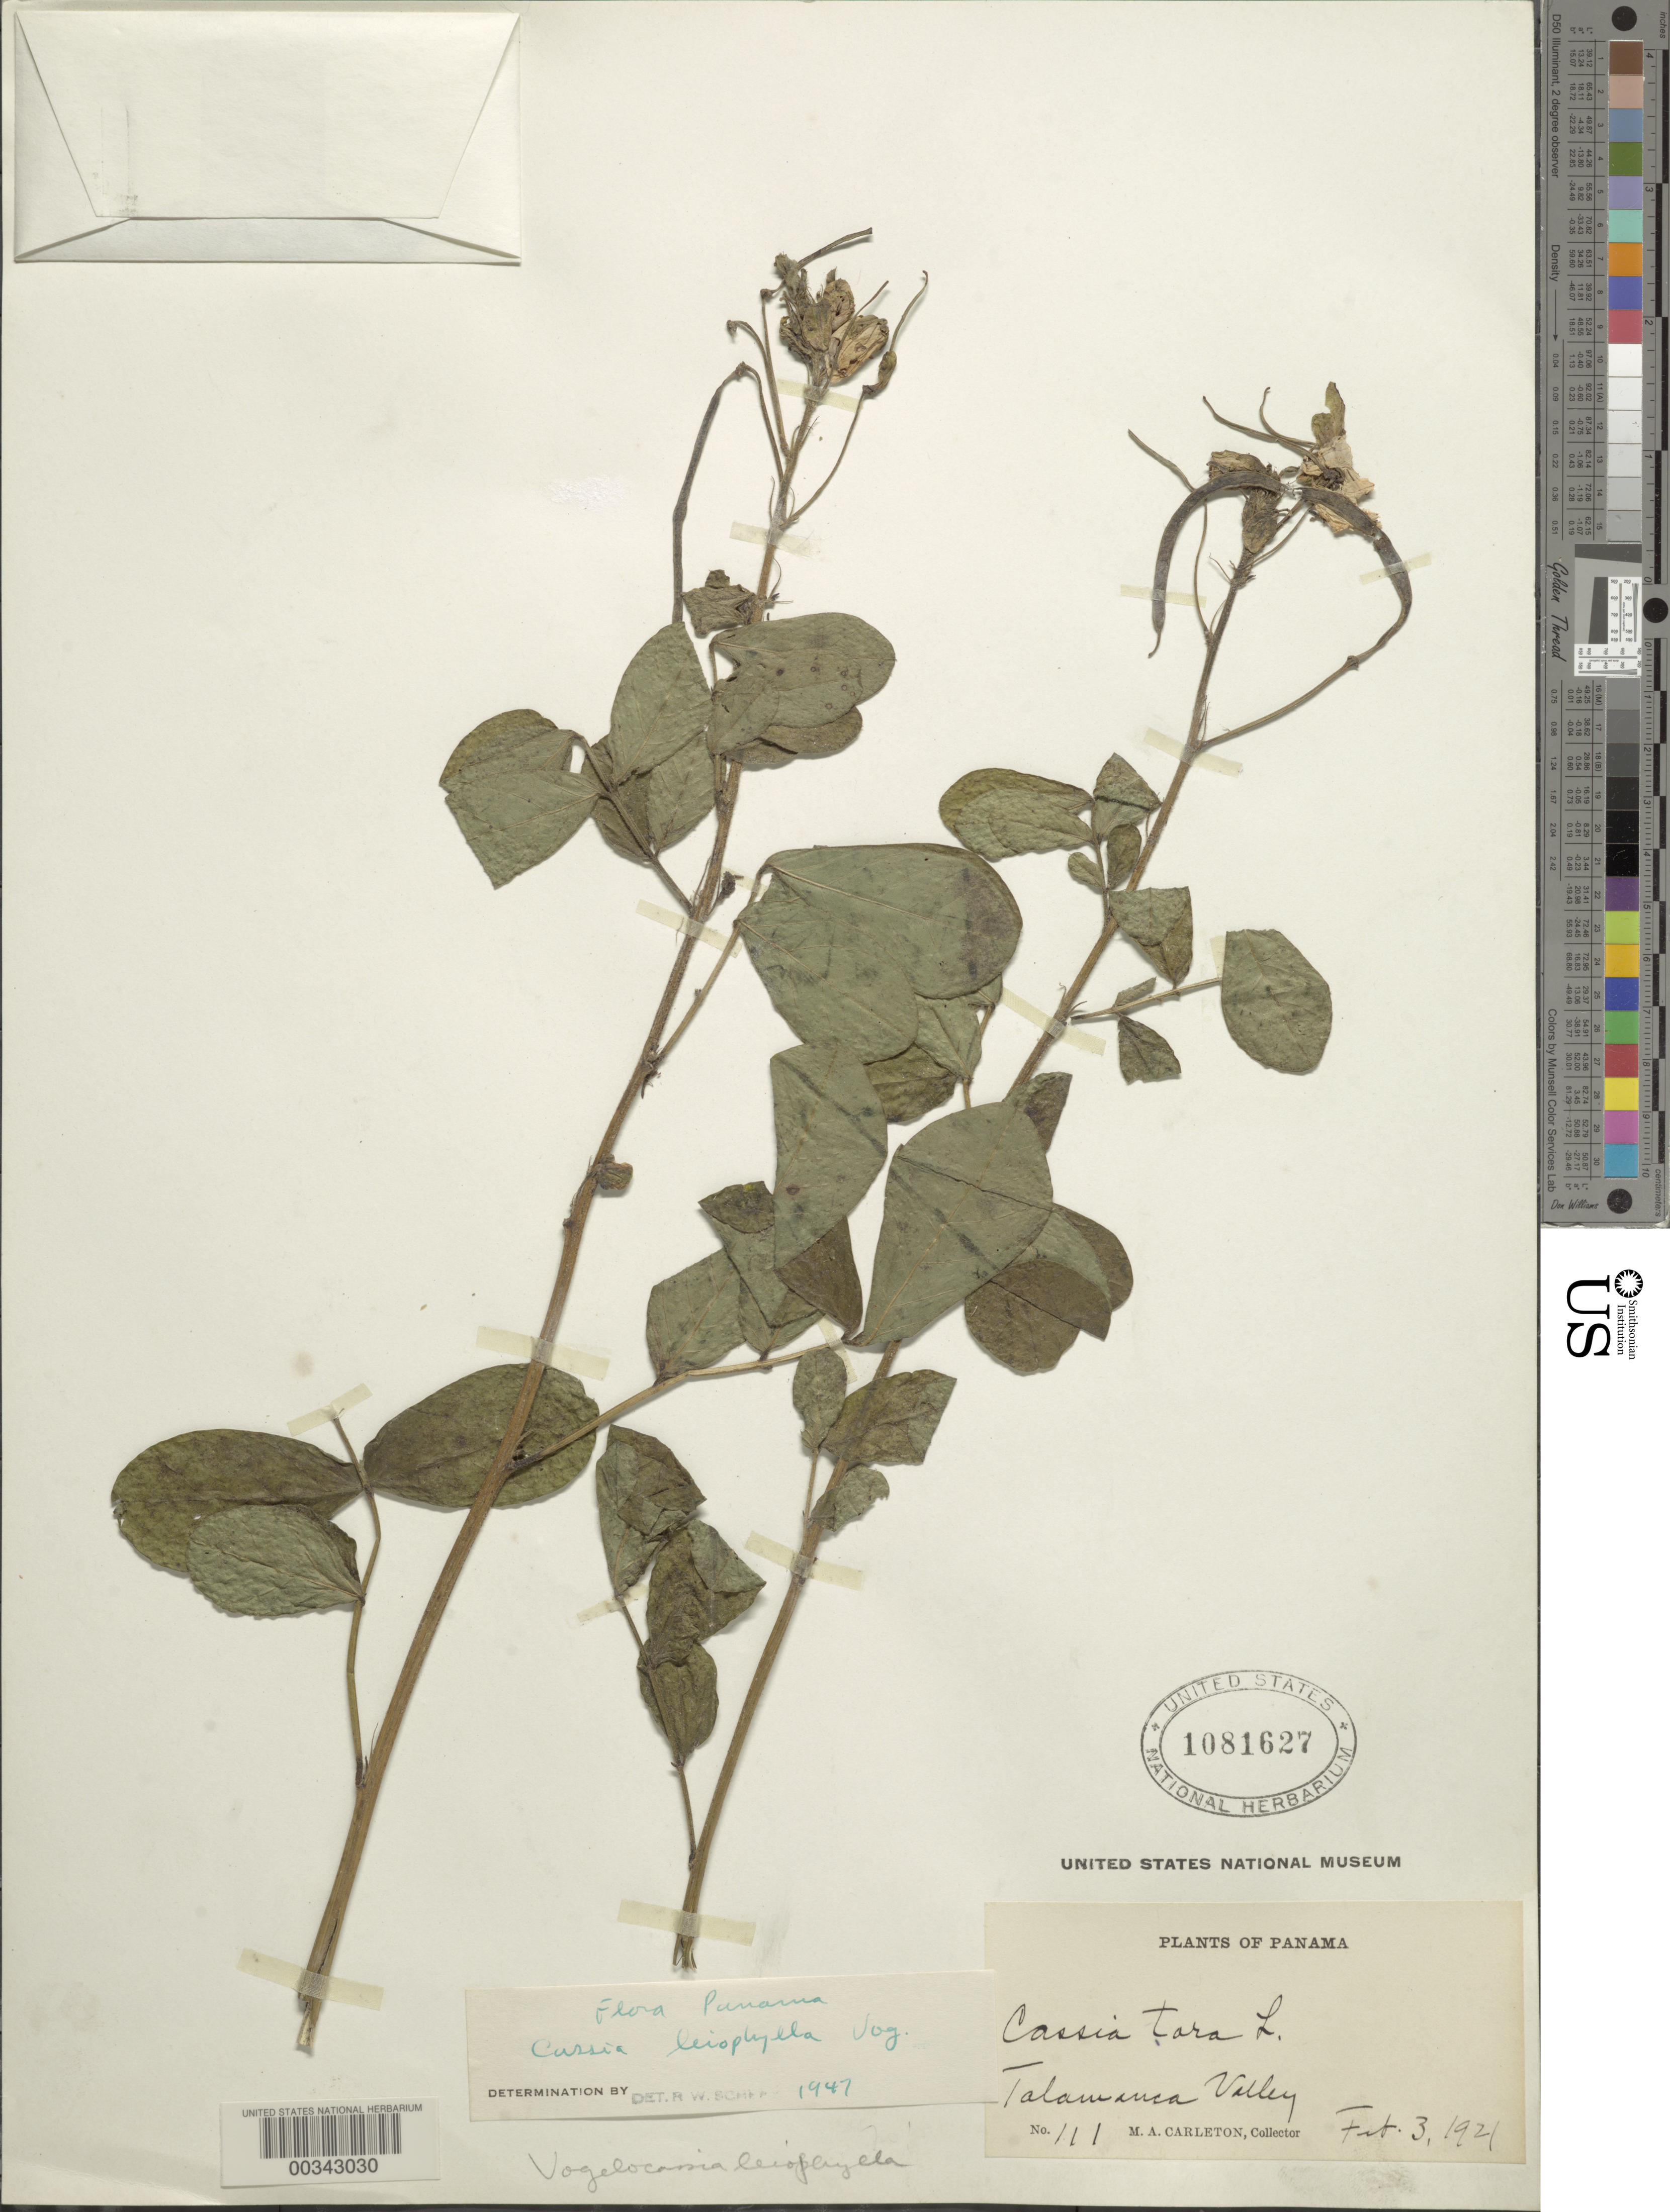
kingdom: Plantae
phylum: Tracheophyta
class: Magnoliopsida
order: Fabales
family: Fabaceae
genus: Senna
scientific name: Senna leiophylla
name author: (Vogel) H.S. Irwin & Barneby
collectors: M. A. Carleton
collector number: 111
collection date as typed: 03 Feb 1921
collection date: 1921-02-03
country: Panama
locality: Talamanca Valley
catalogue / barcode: US 1081627